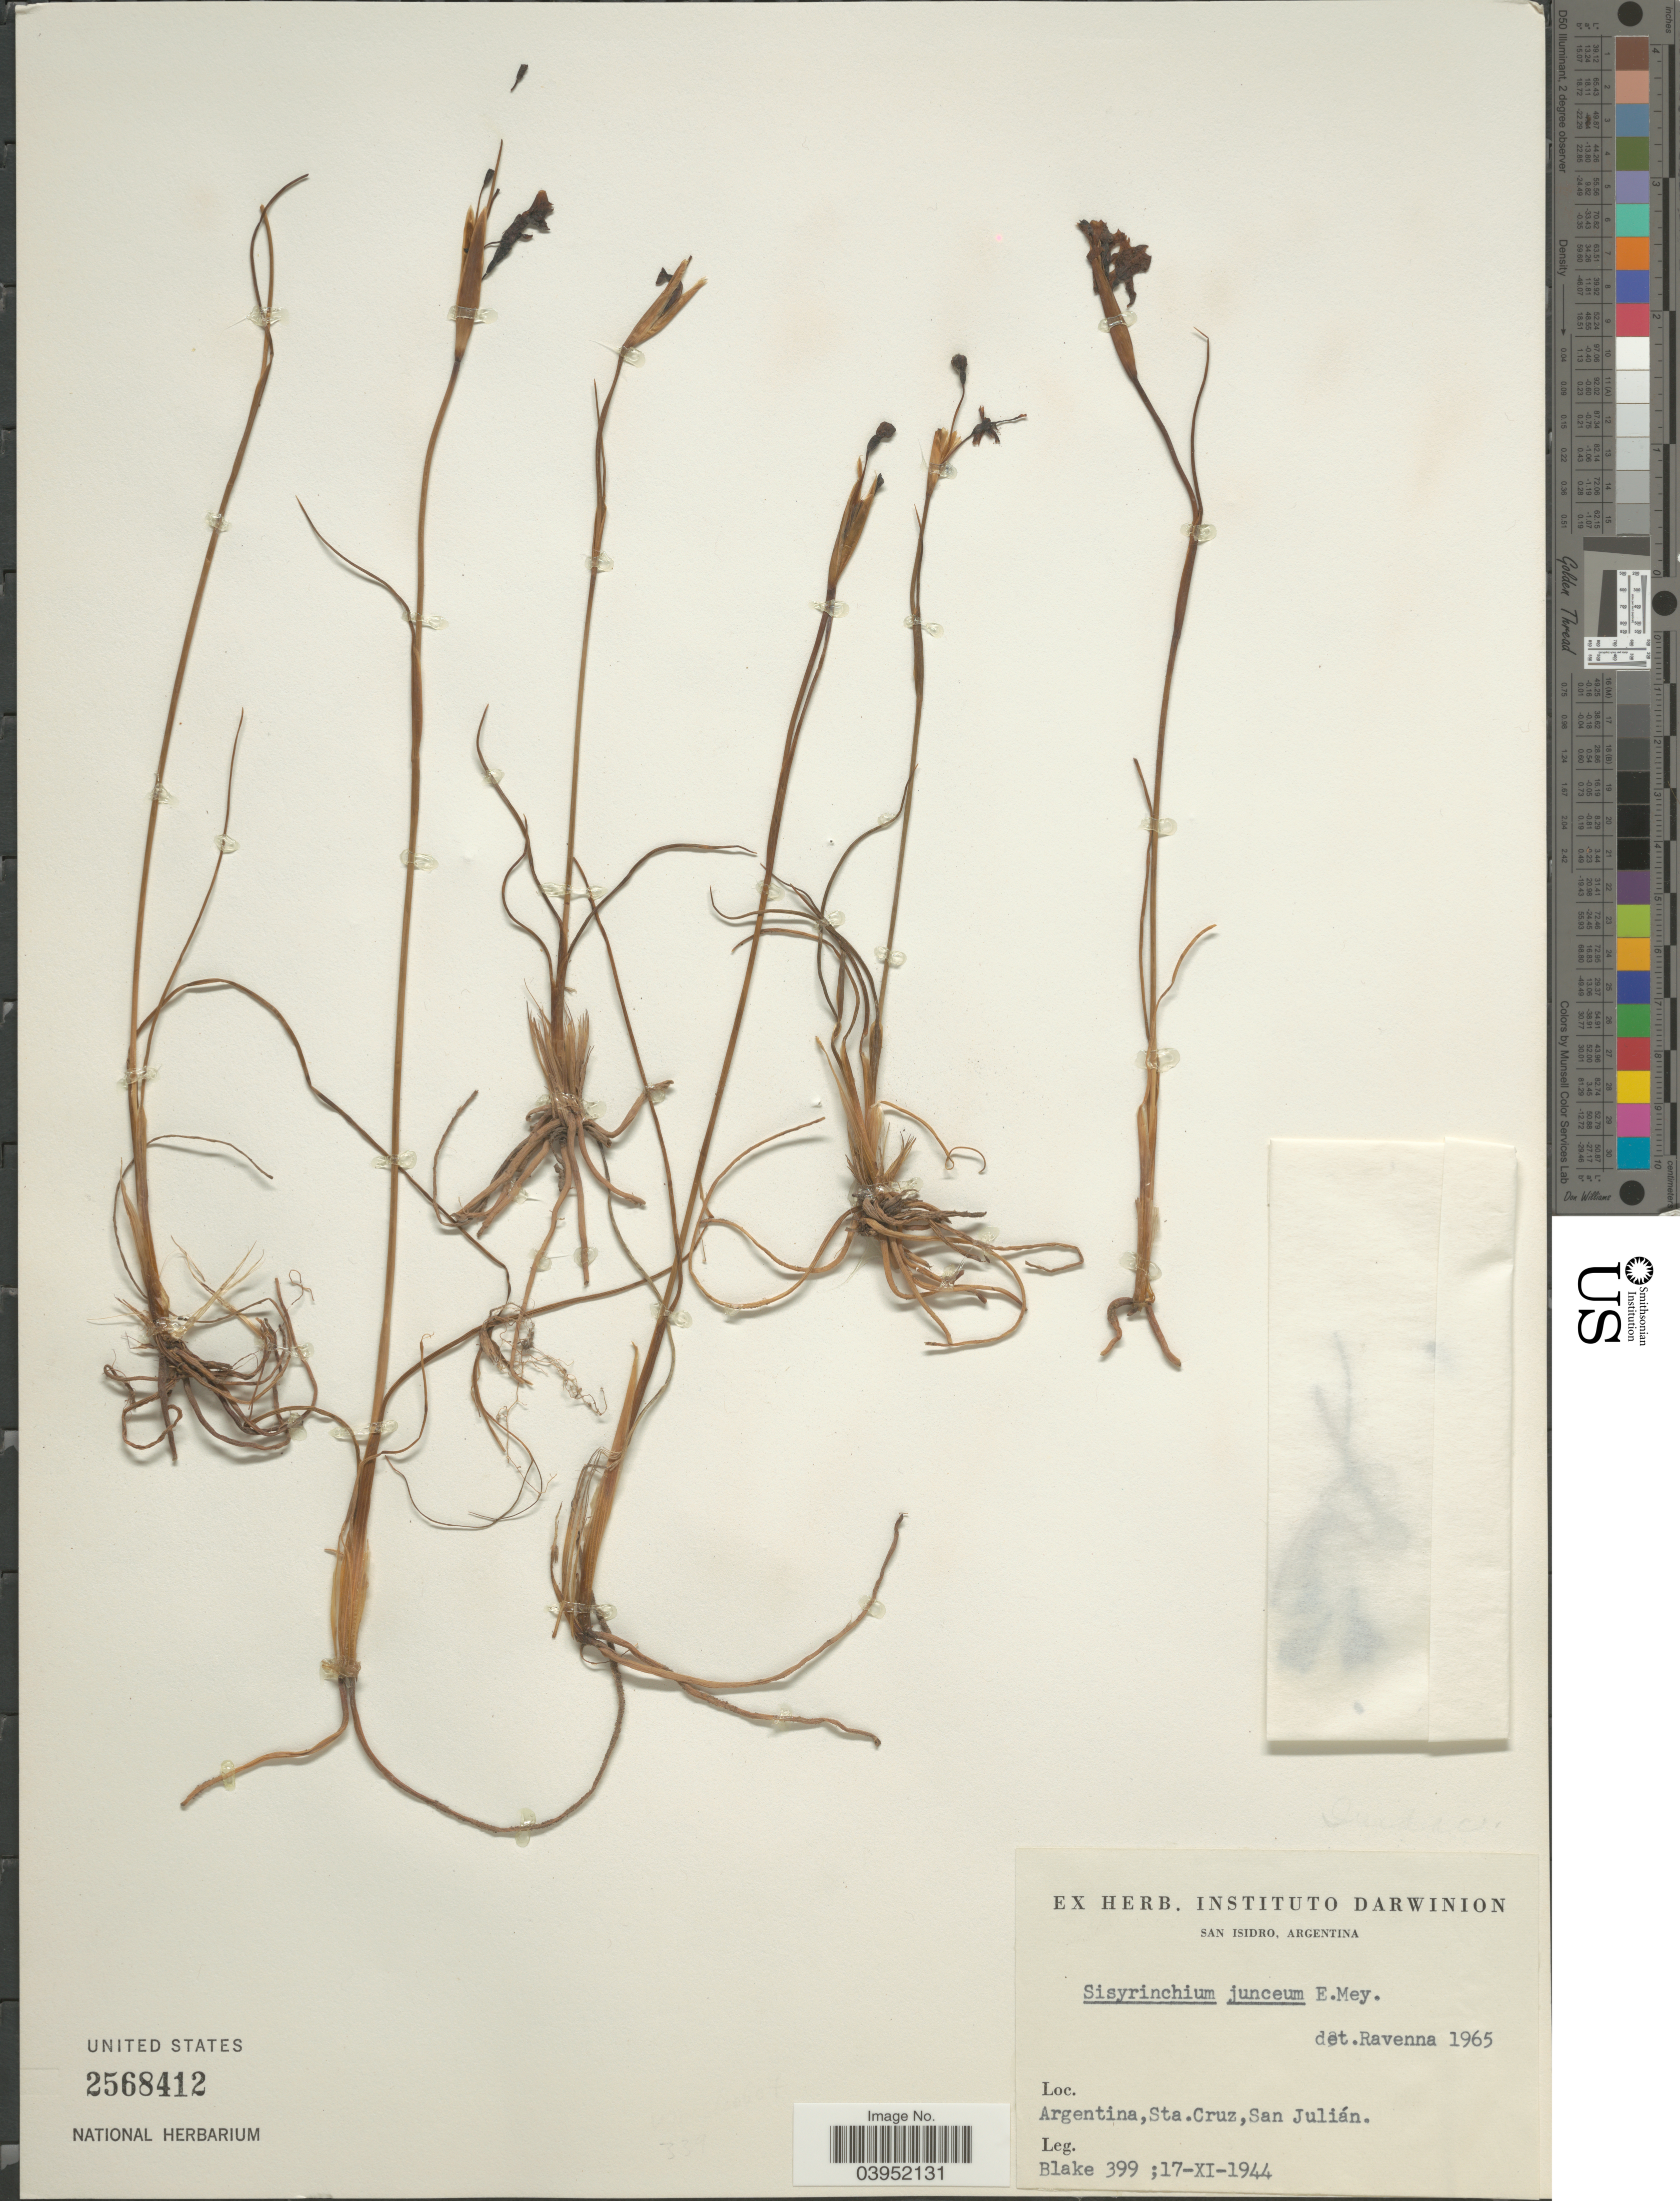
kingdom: Plantae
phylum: Tracheophyta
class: Liliopsida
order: Asparagales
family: Iridaceae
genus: Sisyrinchium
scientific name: Sisyrinchium junceum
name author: E. Mey. ex C. Presl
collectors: -- Blake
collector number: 399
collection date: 1944-11-17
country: Argentina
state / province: Santa Cruz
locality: San Julián.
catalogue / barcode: US 2568412